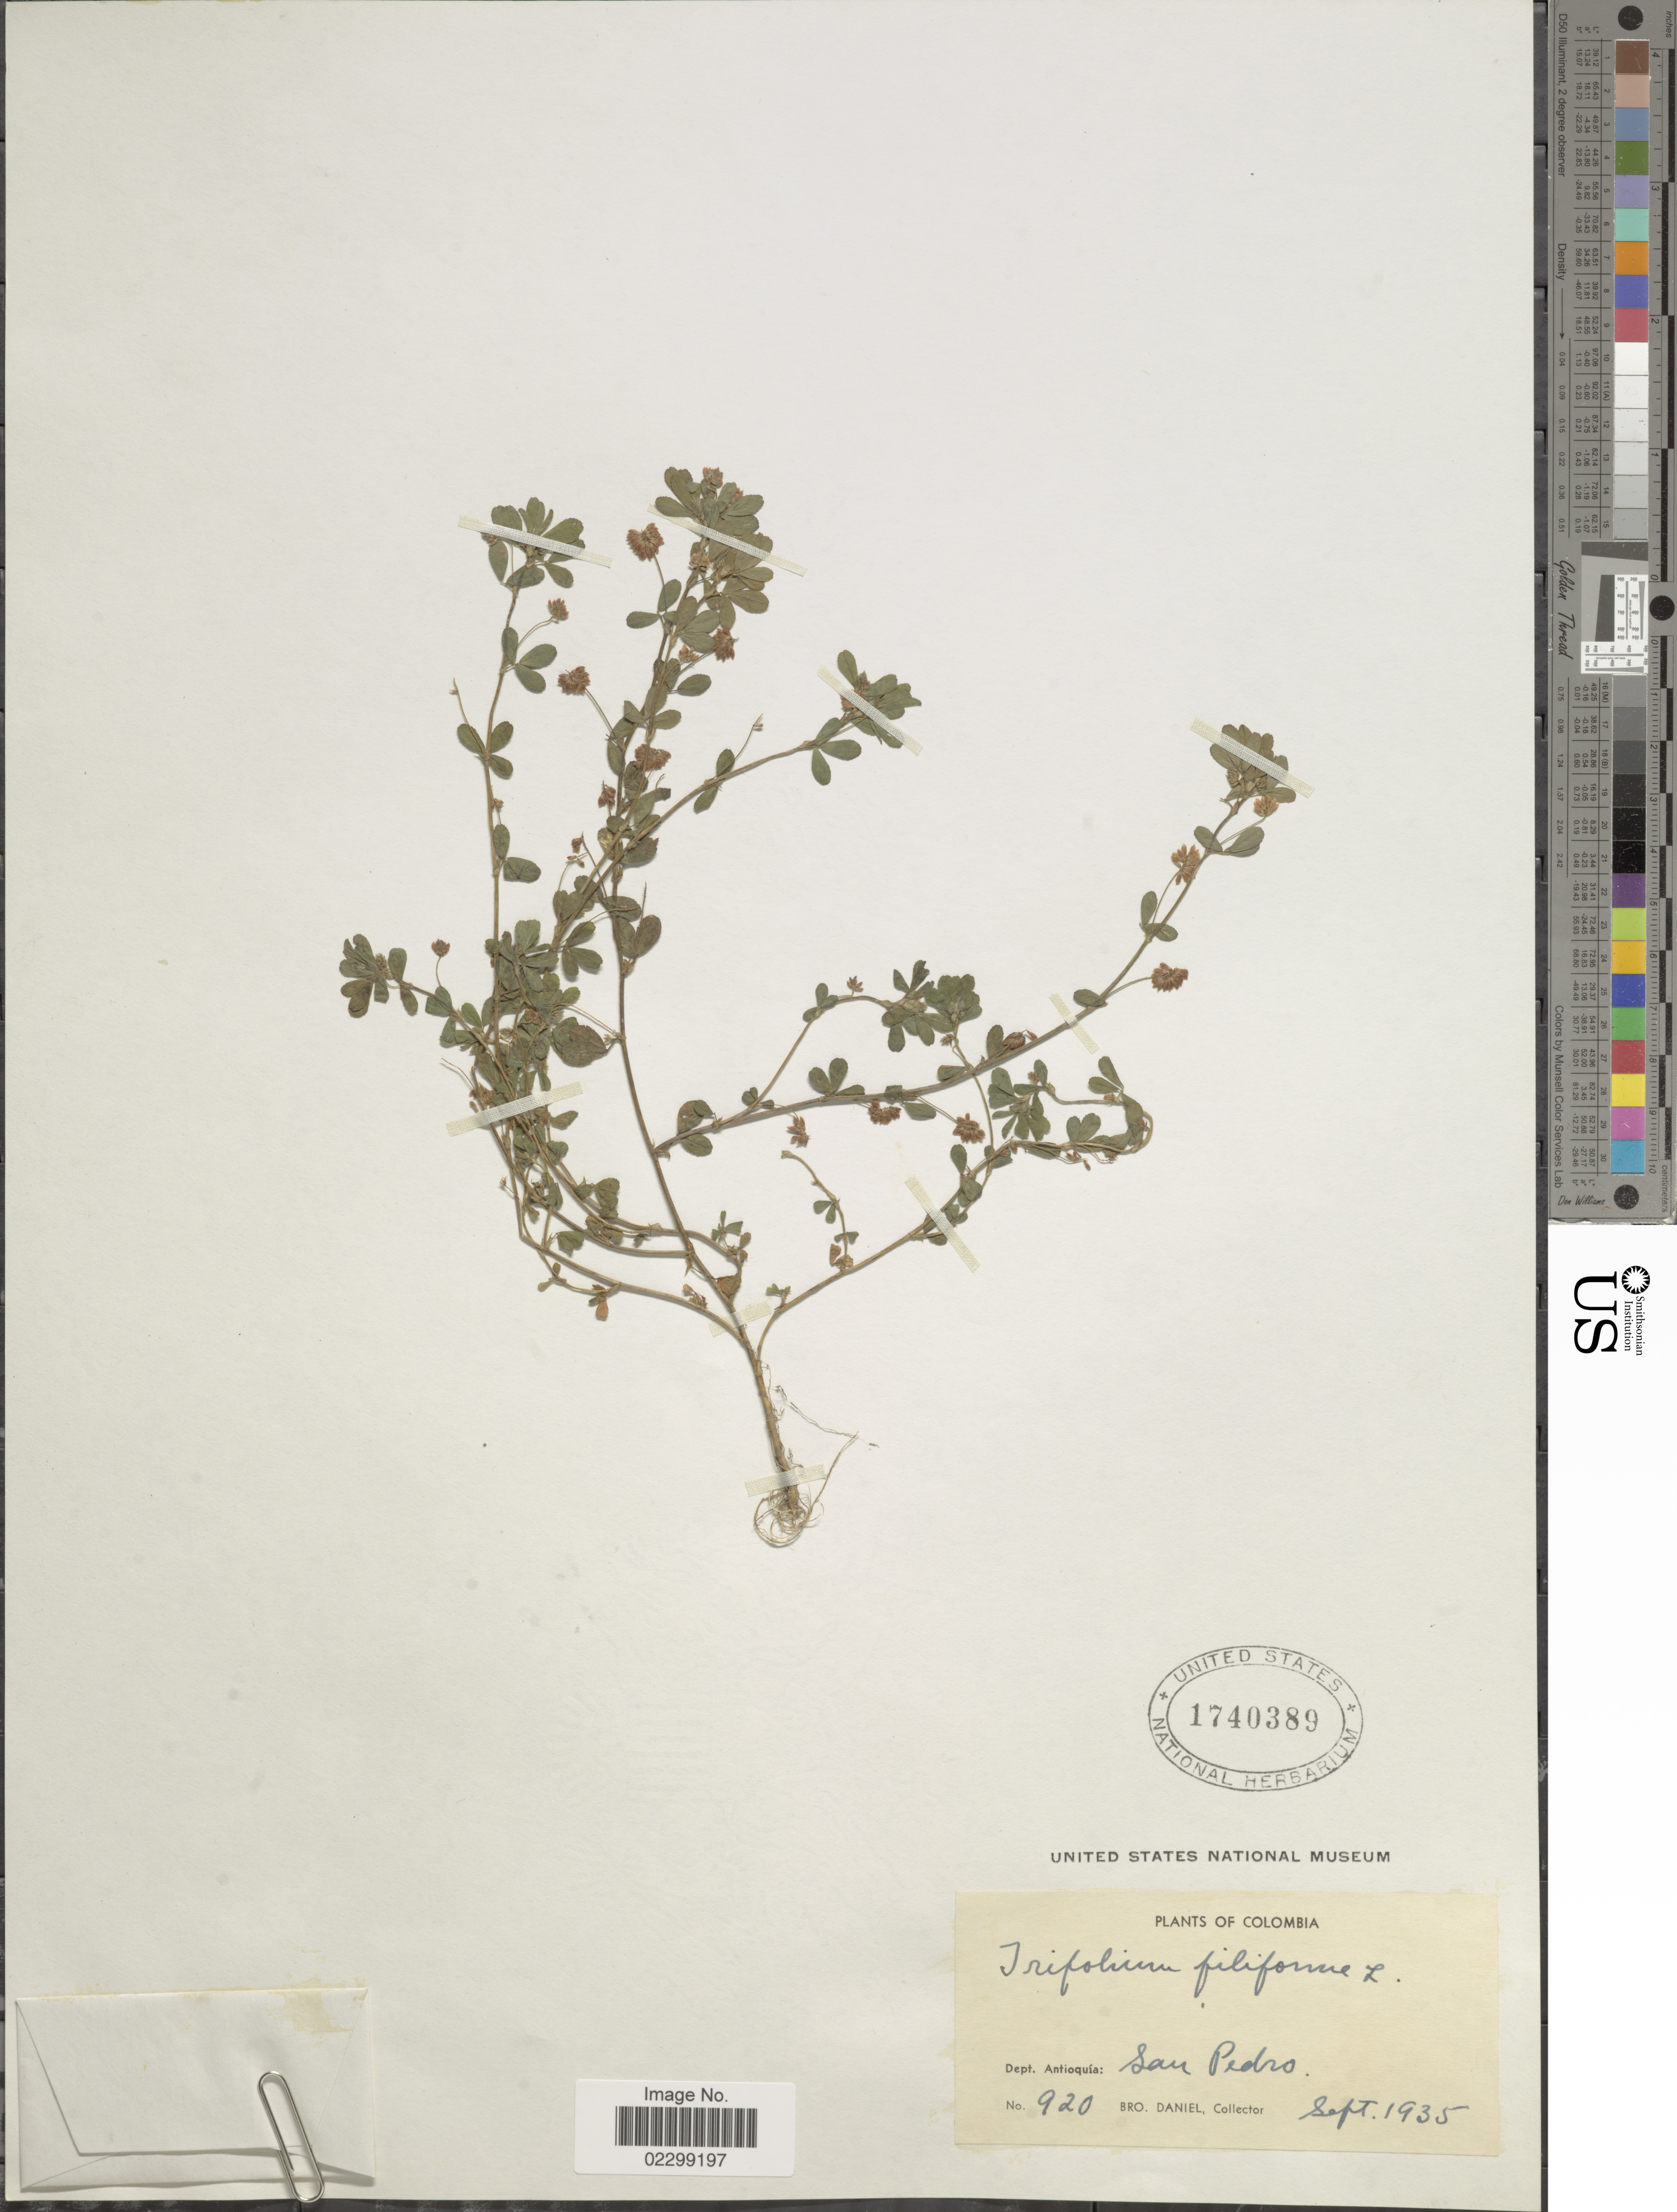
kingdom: Plantae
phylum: Tracheophyta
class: Magnoliopsida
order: Fabales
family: Fabaceae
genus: Trifolium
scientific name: Trifolium dubium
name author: Sibth.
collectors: Bro. Daniel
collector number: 920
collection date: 1935-09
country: Colombia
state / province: Antioquia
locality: San Pedro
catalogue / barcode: US 1740389